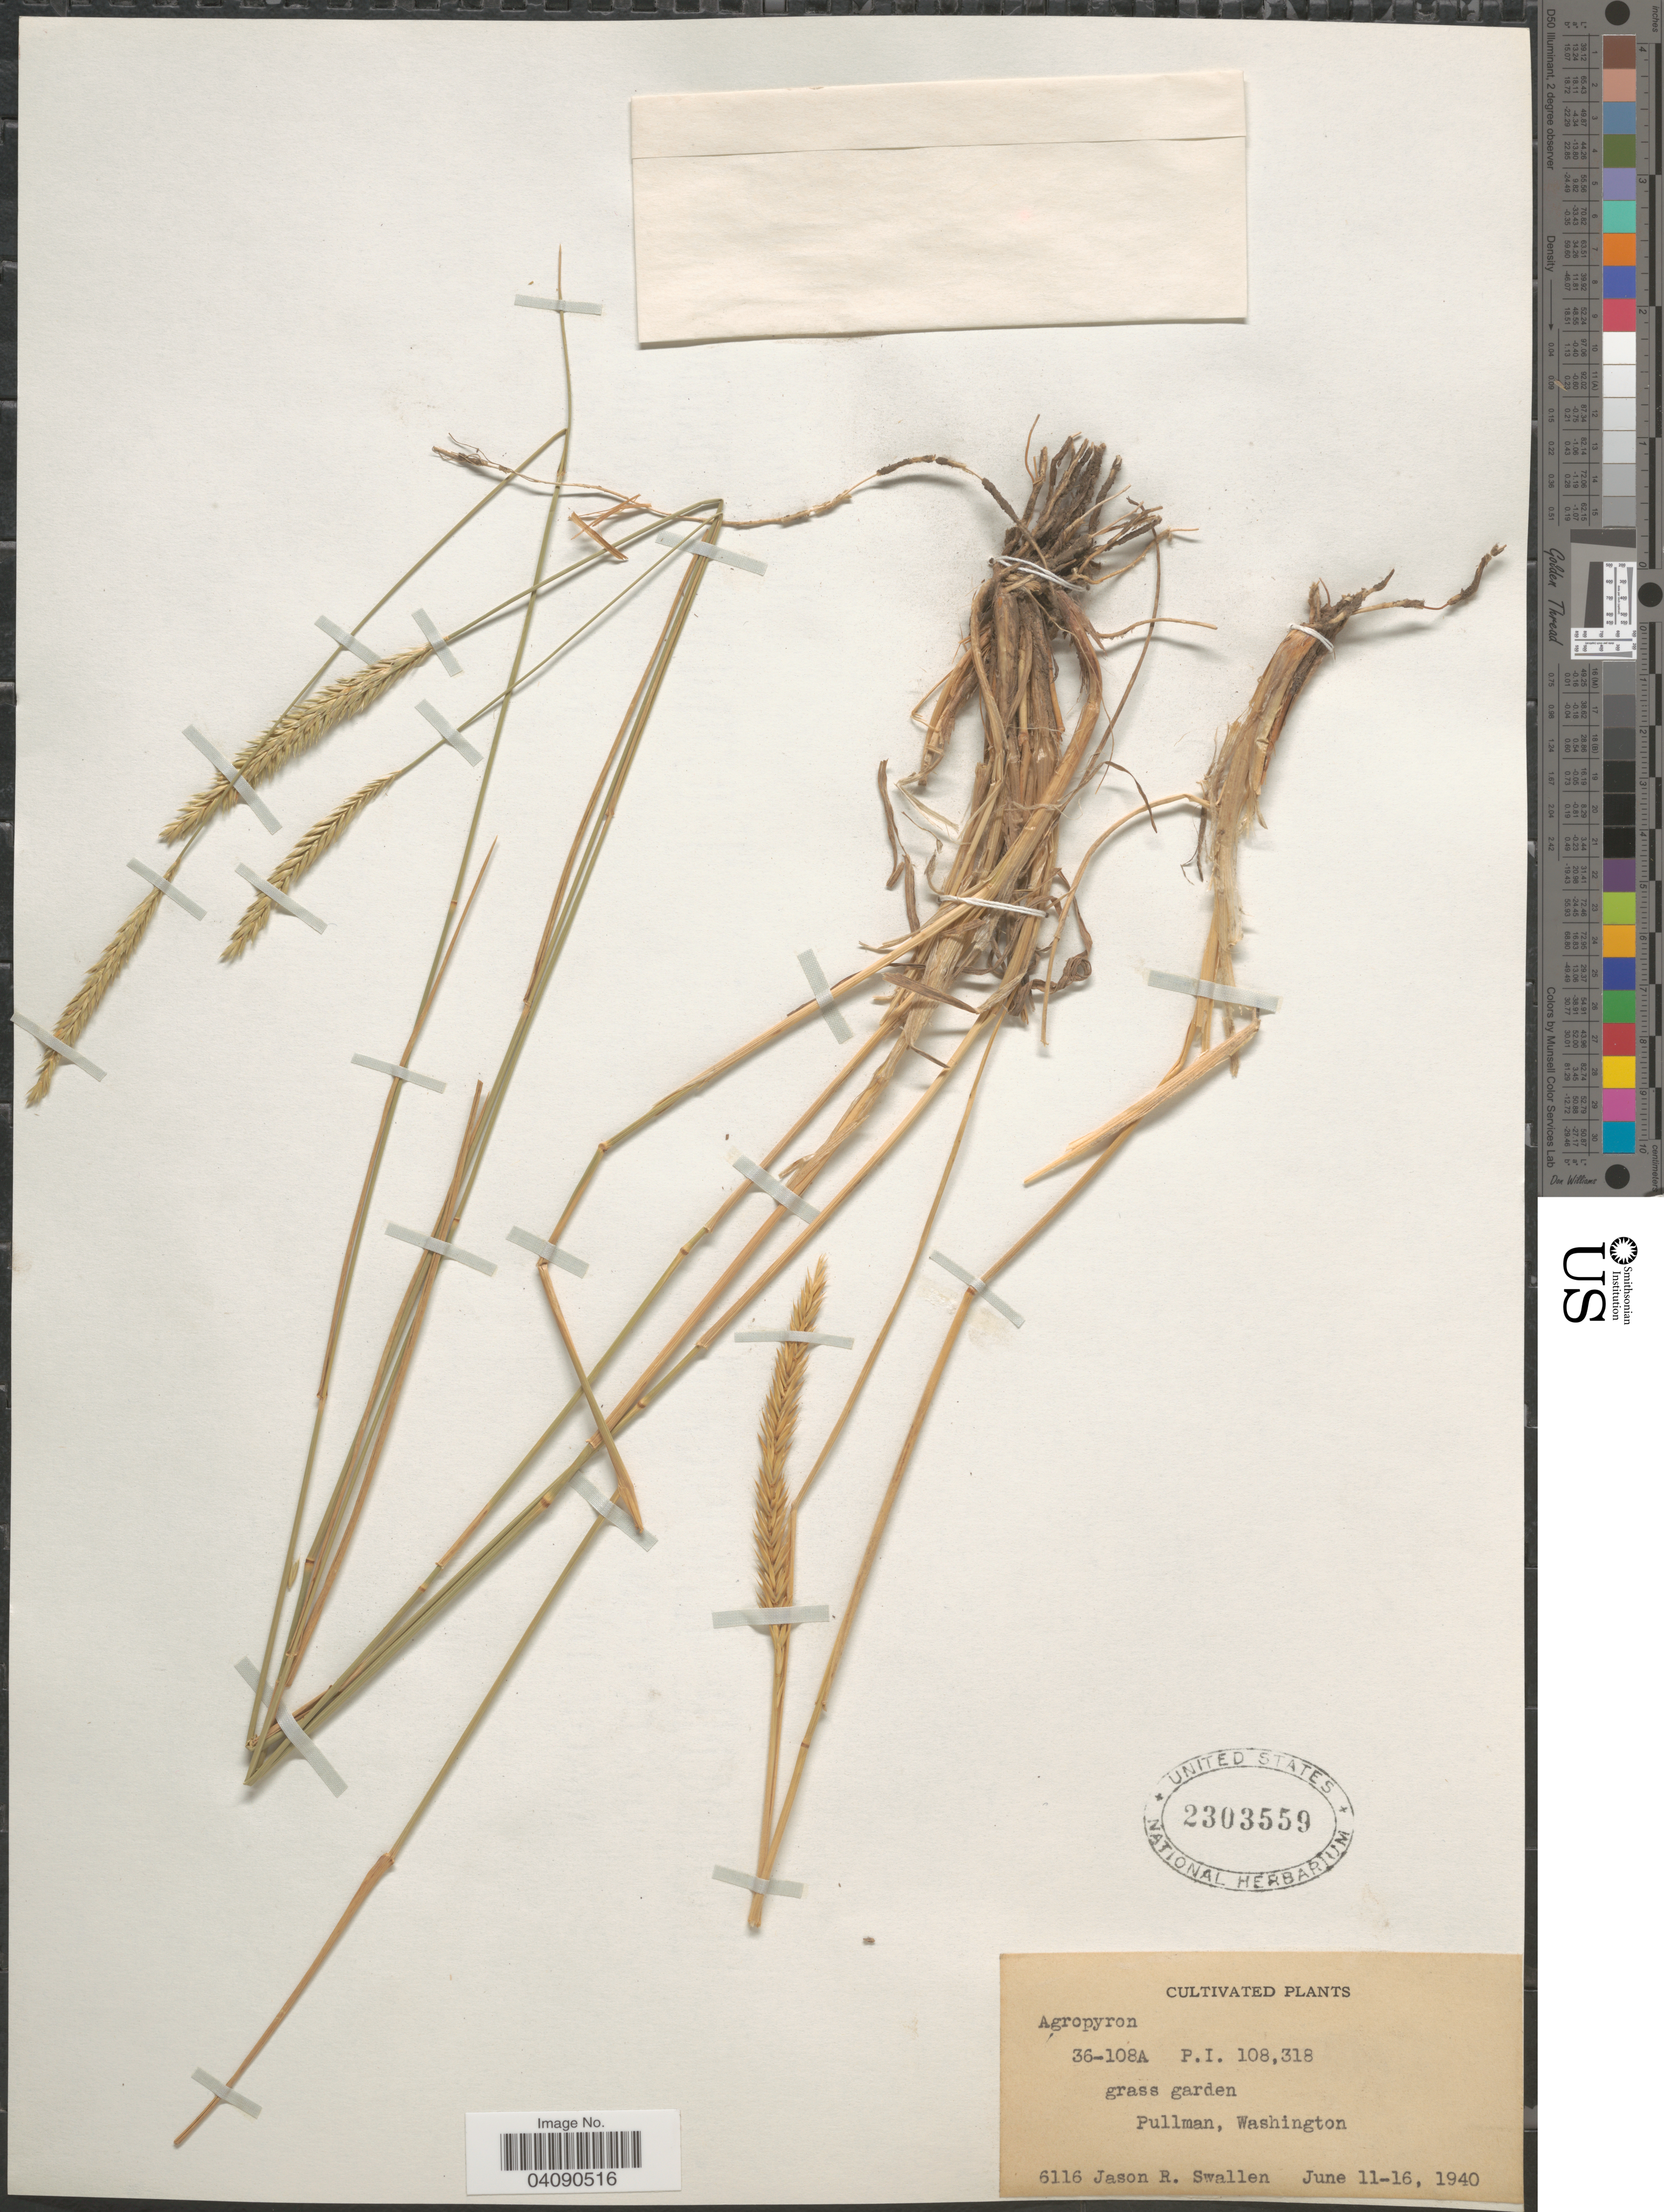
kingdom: Plantae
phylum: Tracheophyta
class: Liliopsida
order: Poales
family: Poaceae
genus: Agropyron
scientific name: Agropyron sp.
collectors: J. R. Swallen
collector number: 6116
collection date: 1940-06-11/1940-06-16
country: United States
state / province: Washington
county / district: Whitman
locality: Grass garden. Pullman.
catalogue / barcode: US 2303559